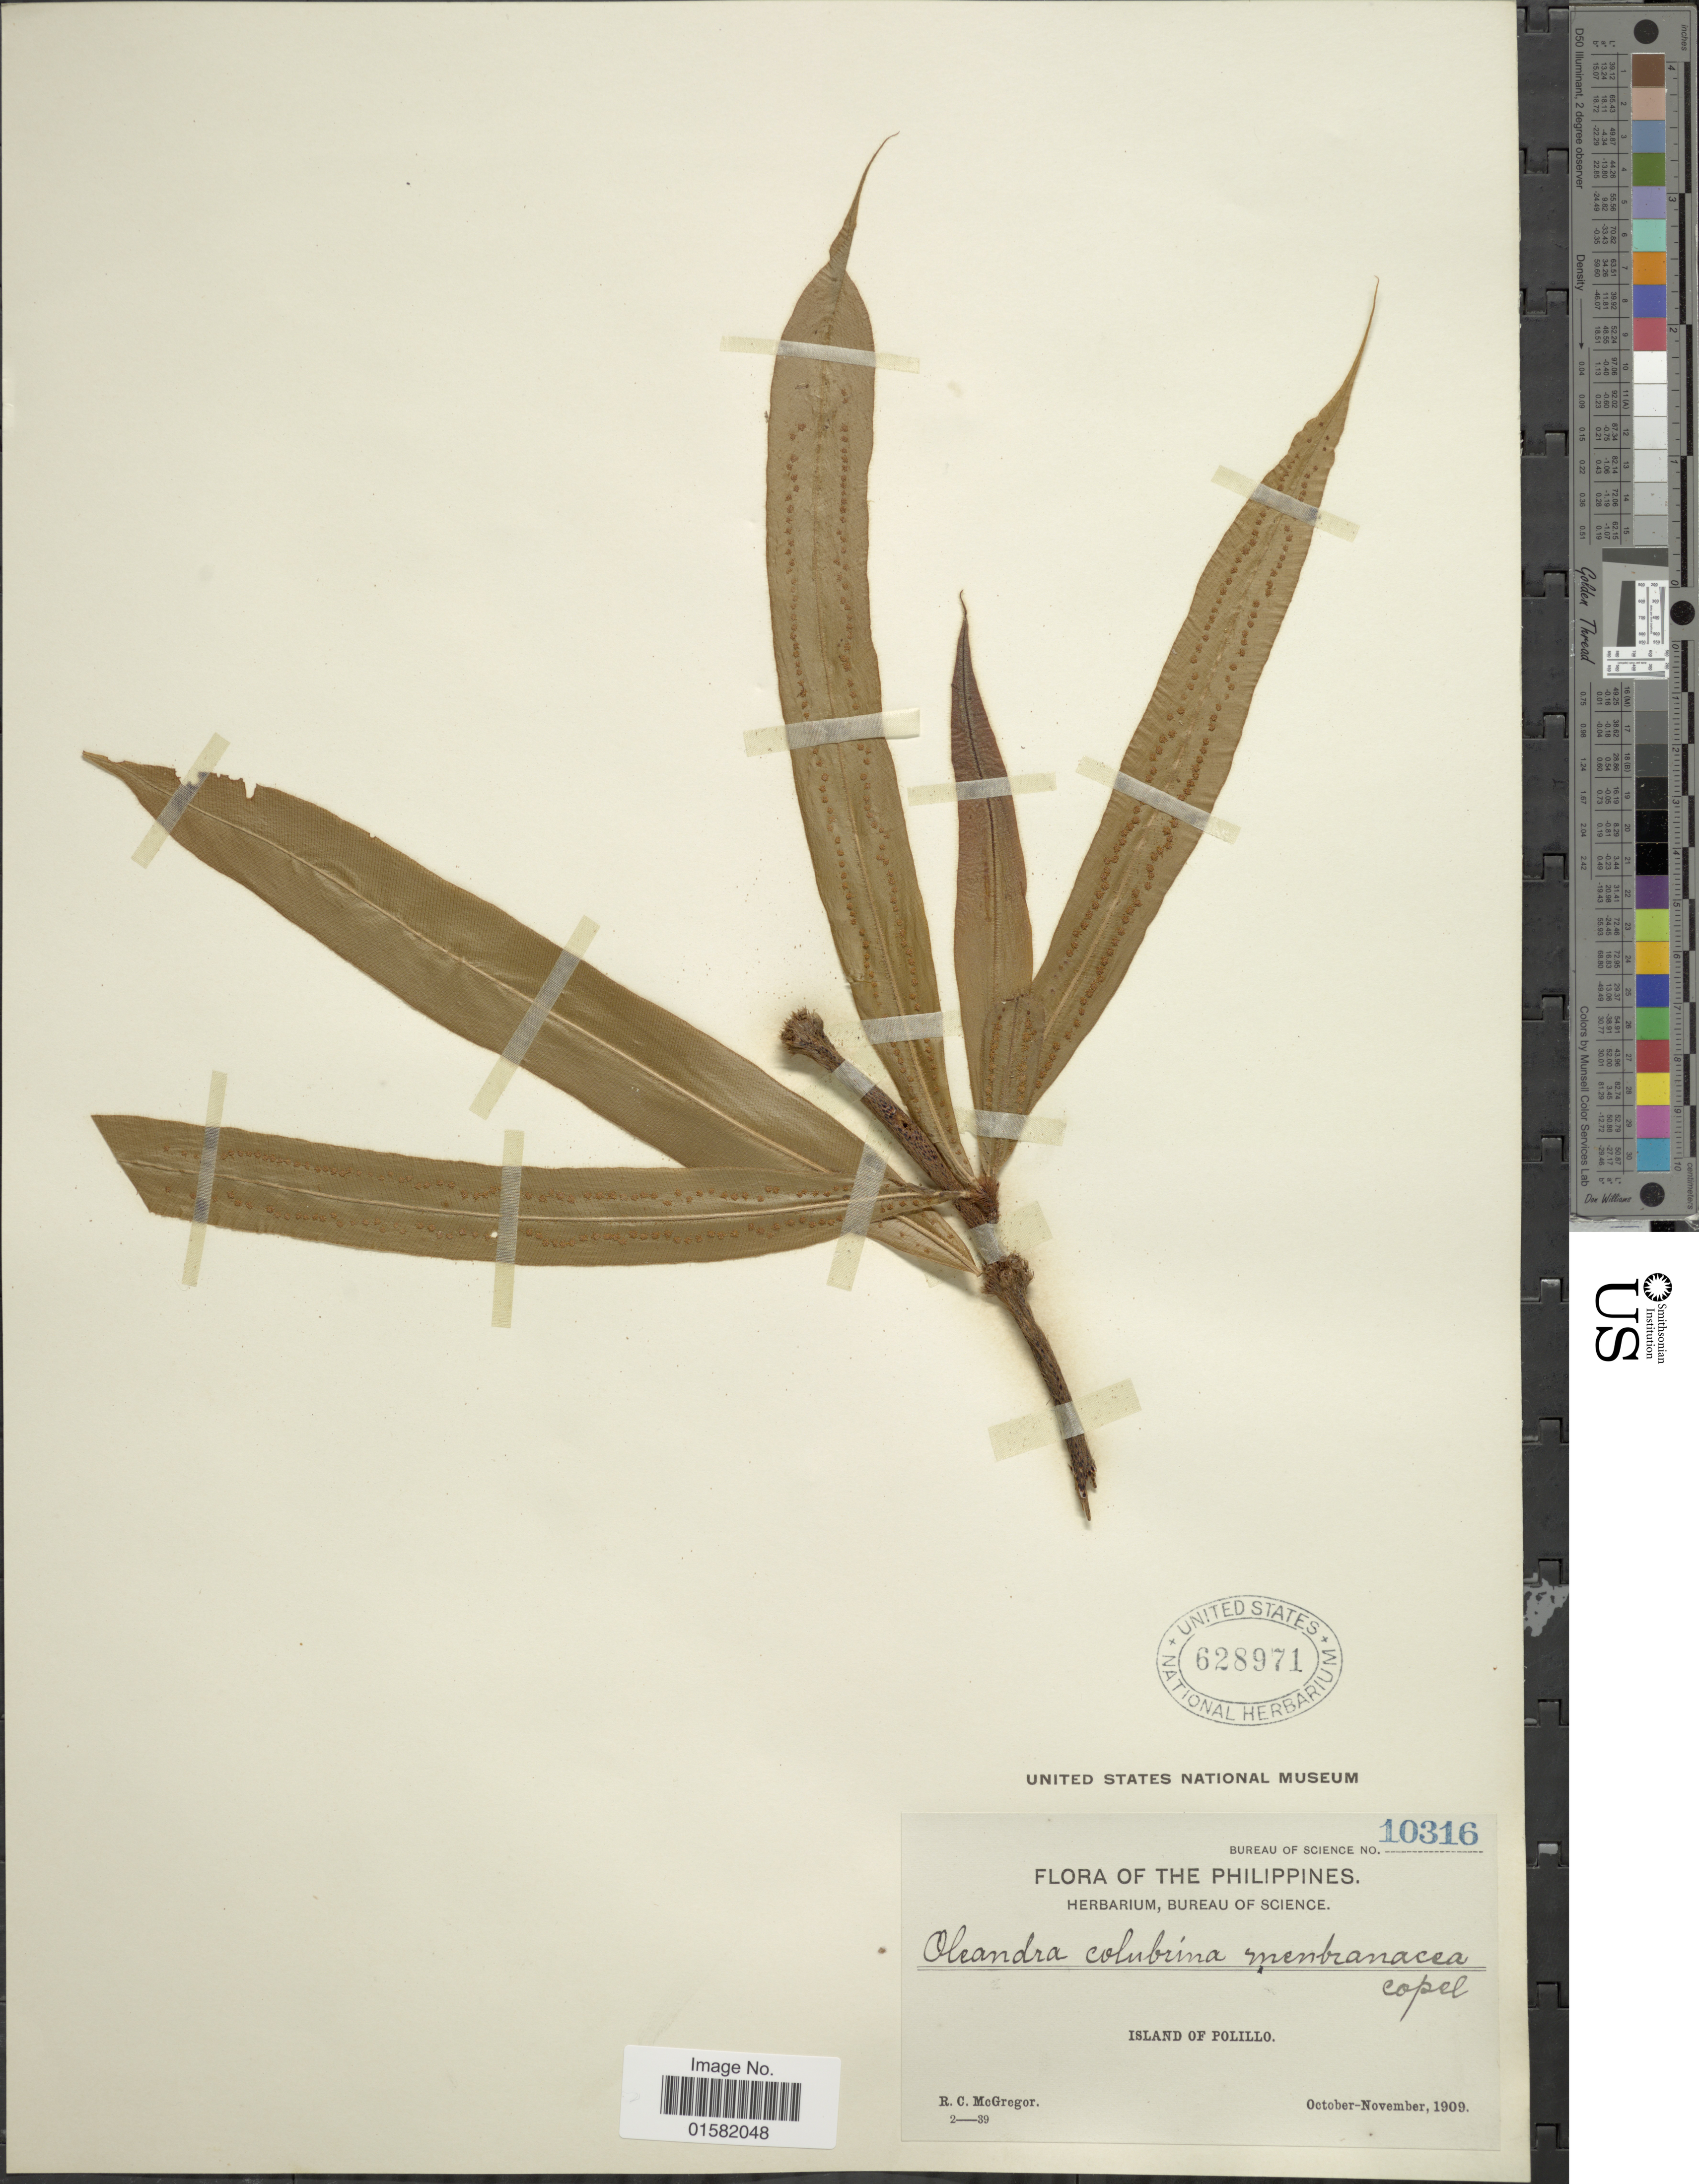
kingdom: Plantae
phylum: Tracheophyta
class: Polypodiopsida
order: Polypodiales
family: Oleandraceae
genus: Oleandra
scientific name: Oleandra maquilingensis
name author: Copel.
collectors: R. C. McGregor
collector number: Bureau of Science 10316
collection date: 1909-10/1909-11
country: Philippines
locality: The Philippines, Island of Polillo.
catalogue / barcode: US 628971